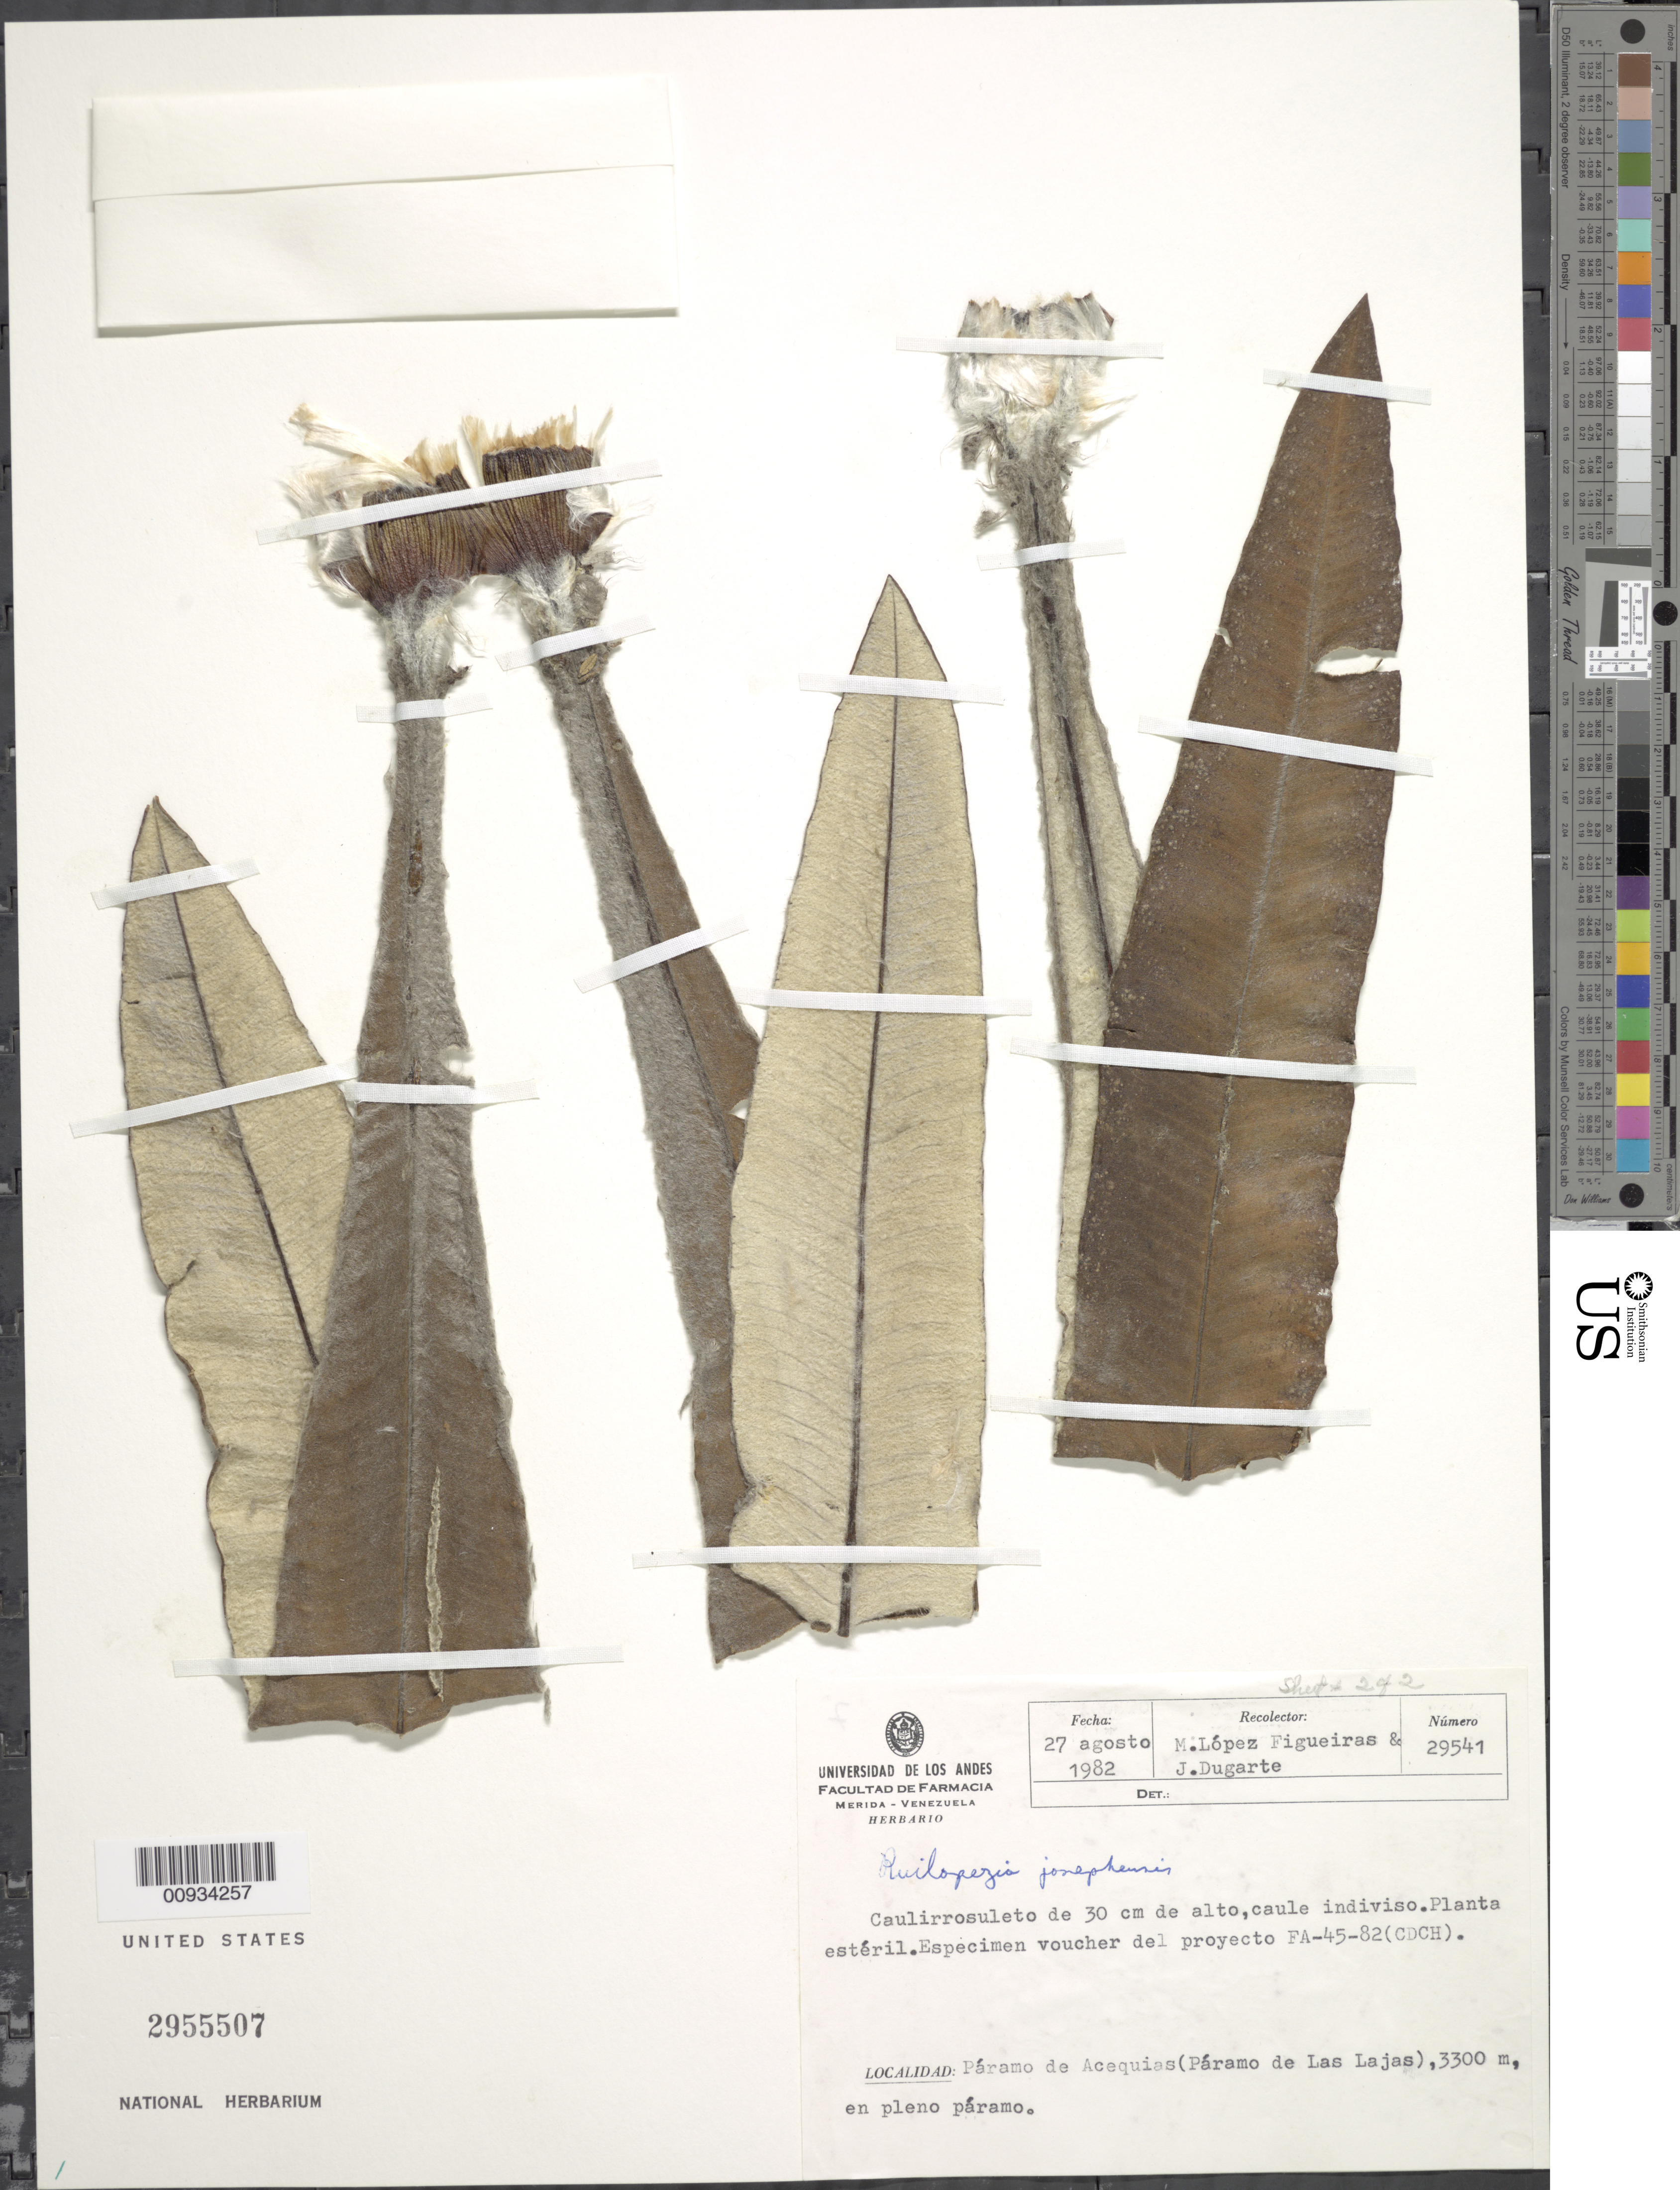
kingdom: Plantae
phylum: Tracheophyta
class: Magnoliopsida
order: Asterales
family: Asteraceae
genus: Ruilopezia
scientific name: Ruilopezia josephensis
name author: (Cuatrec.) Cuatrec.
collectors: M. López Figueiras & J. Dugarte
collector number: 29541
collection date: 1982-08-27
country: Venezuela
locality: Paramo de Acequias (Paramo de Las Lajas)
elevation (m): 3300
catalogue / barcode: US 2955507